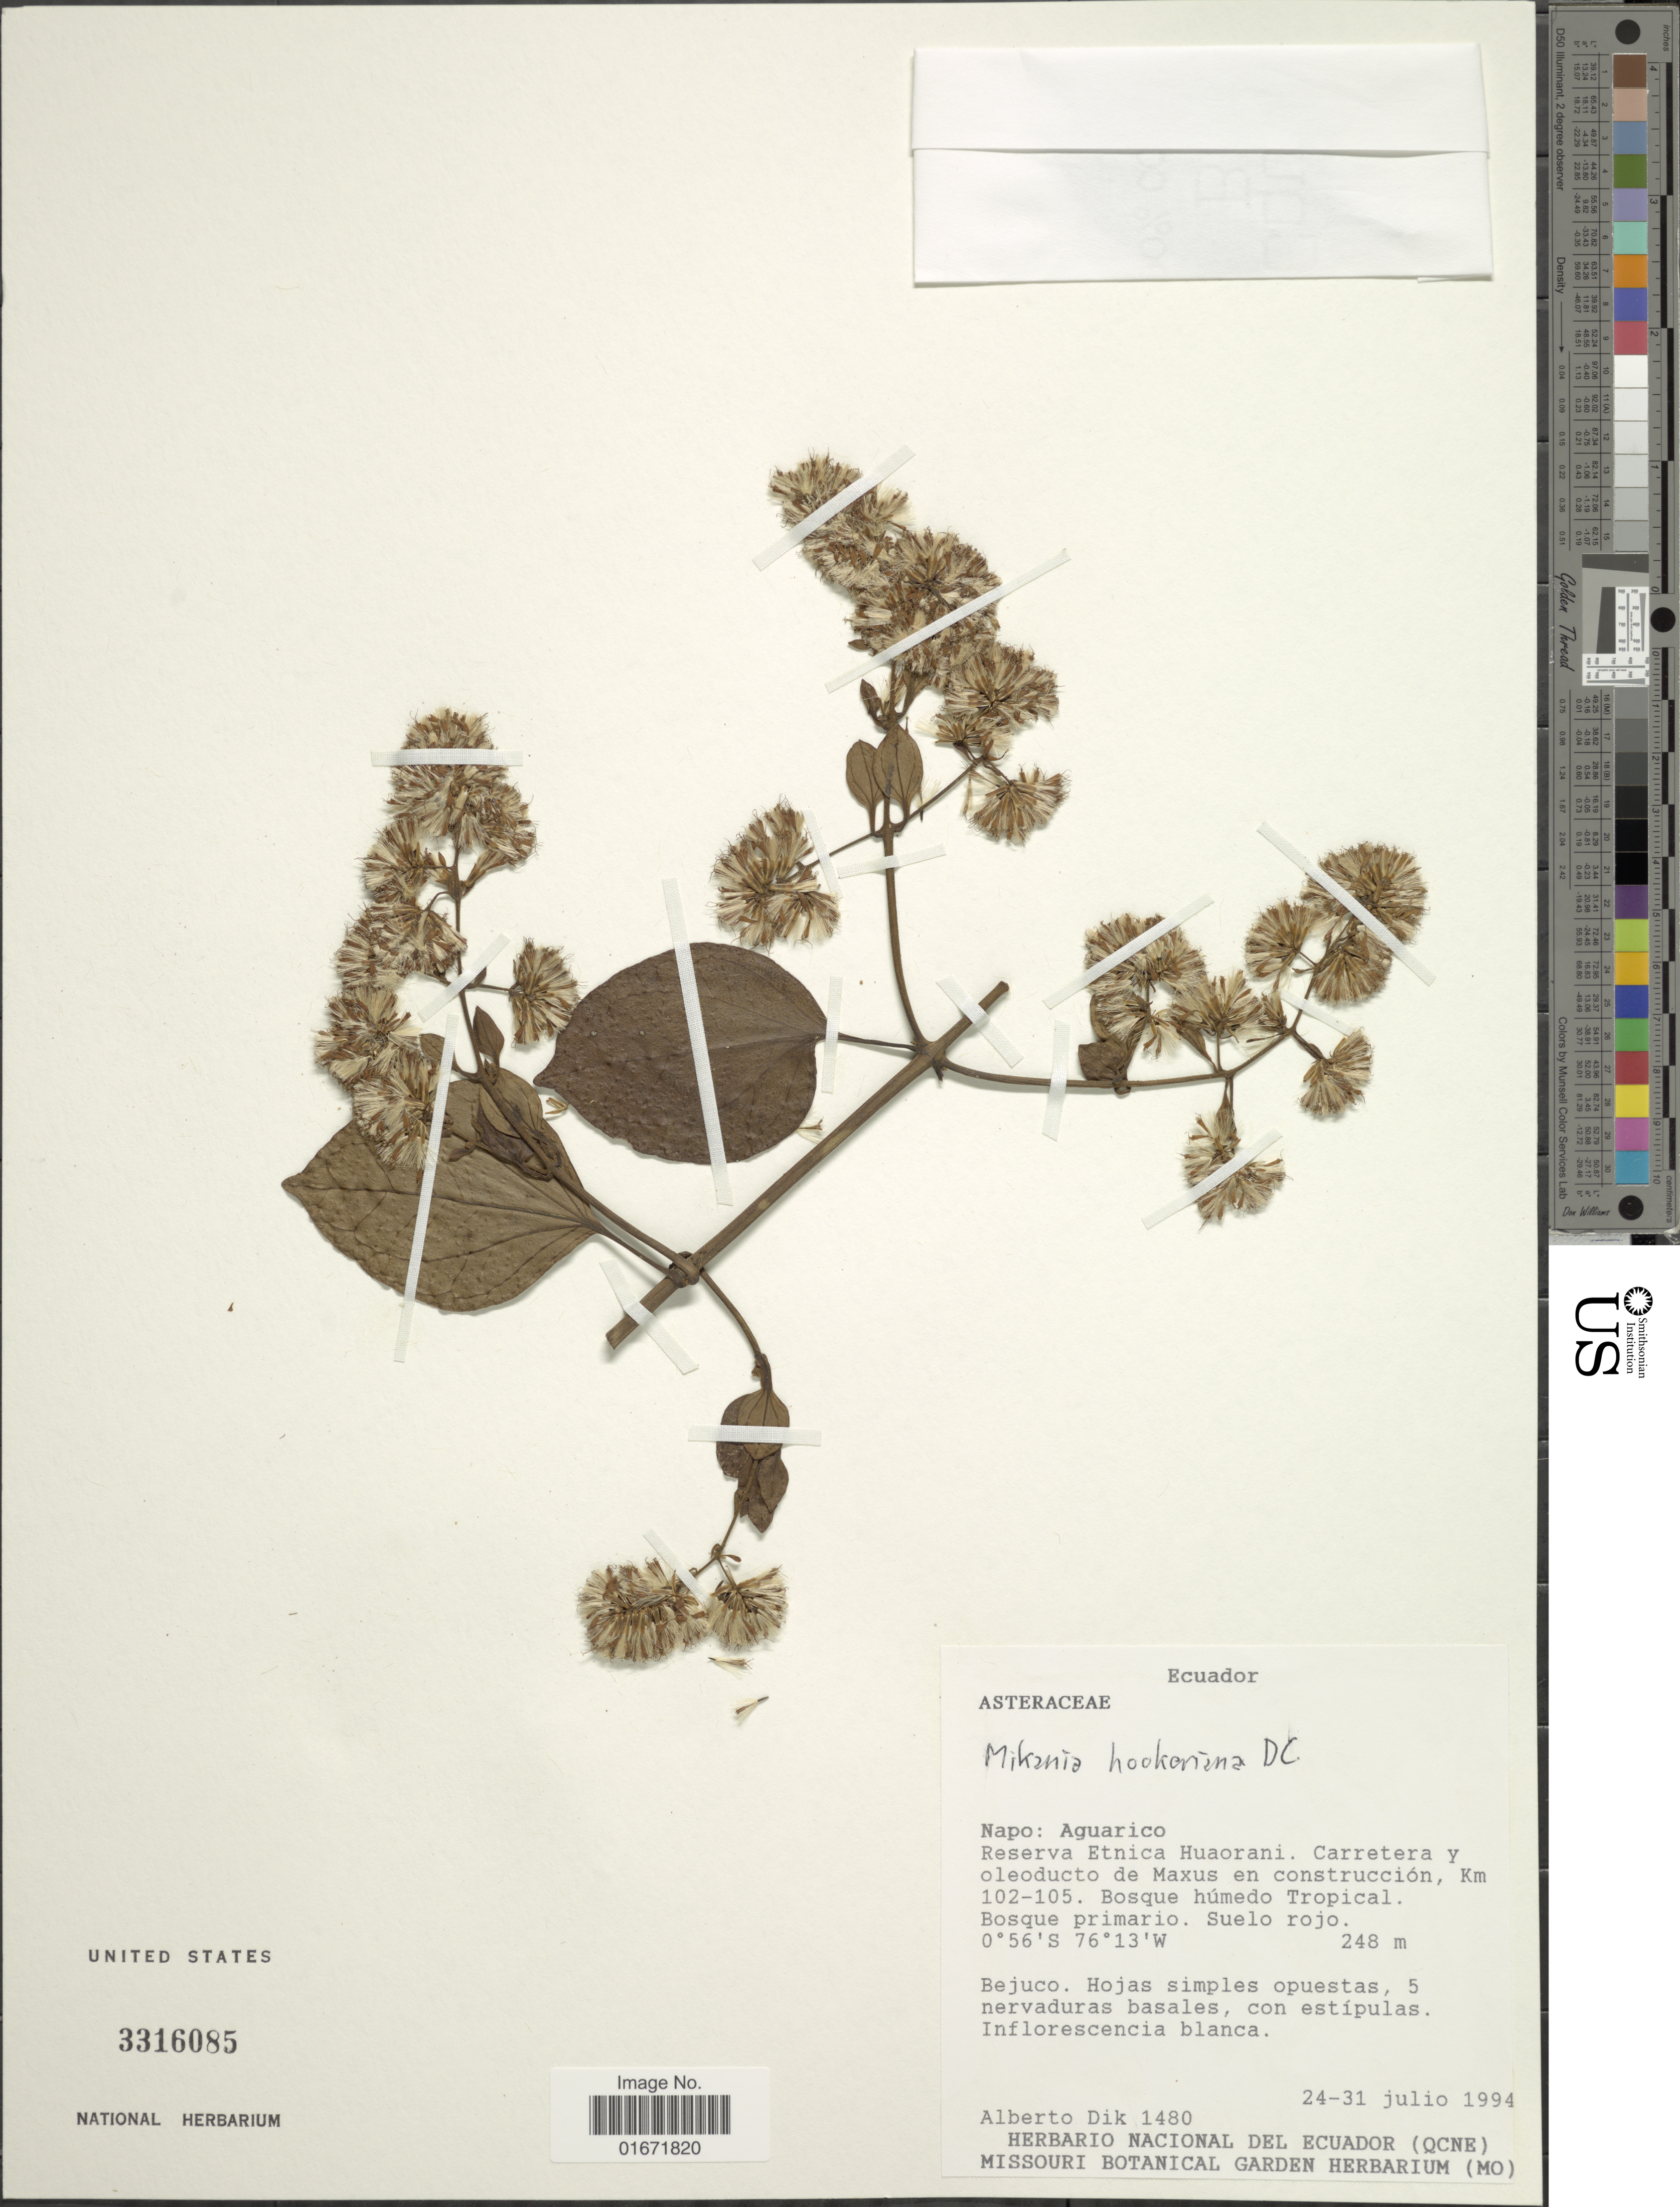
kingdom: Plantae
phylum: Tracheophyta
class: Magnoliopsida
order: Asterales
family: Asteraceae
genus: Mikania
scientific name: Mikania hookeriana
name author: DC.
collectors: A. Dik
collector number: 1480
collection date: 1994-07-24/1994-07-31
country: Ecuador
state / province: Napo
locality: Napo: Aguarico. Reserva Etnica Huaorani. Carretera y oleoducto de Maxus en construcción, km 102-105. Bosque húmedo Tropical. Bosque primario. Suelo rojo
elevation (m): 248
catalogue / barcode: US 3316085